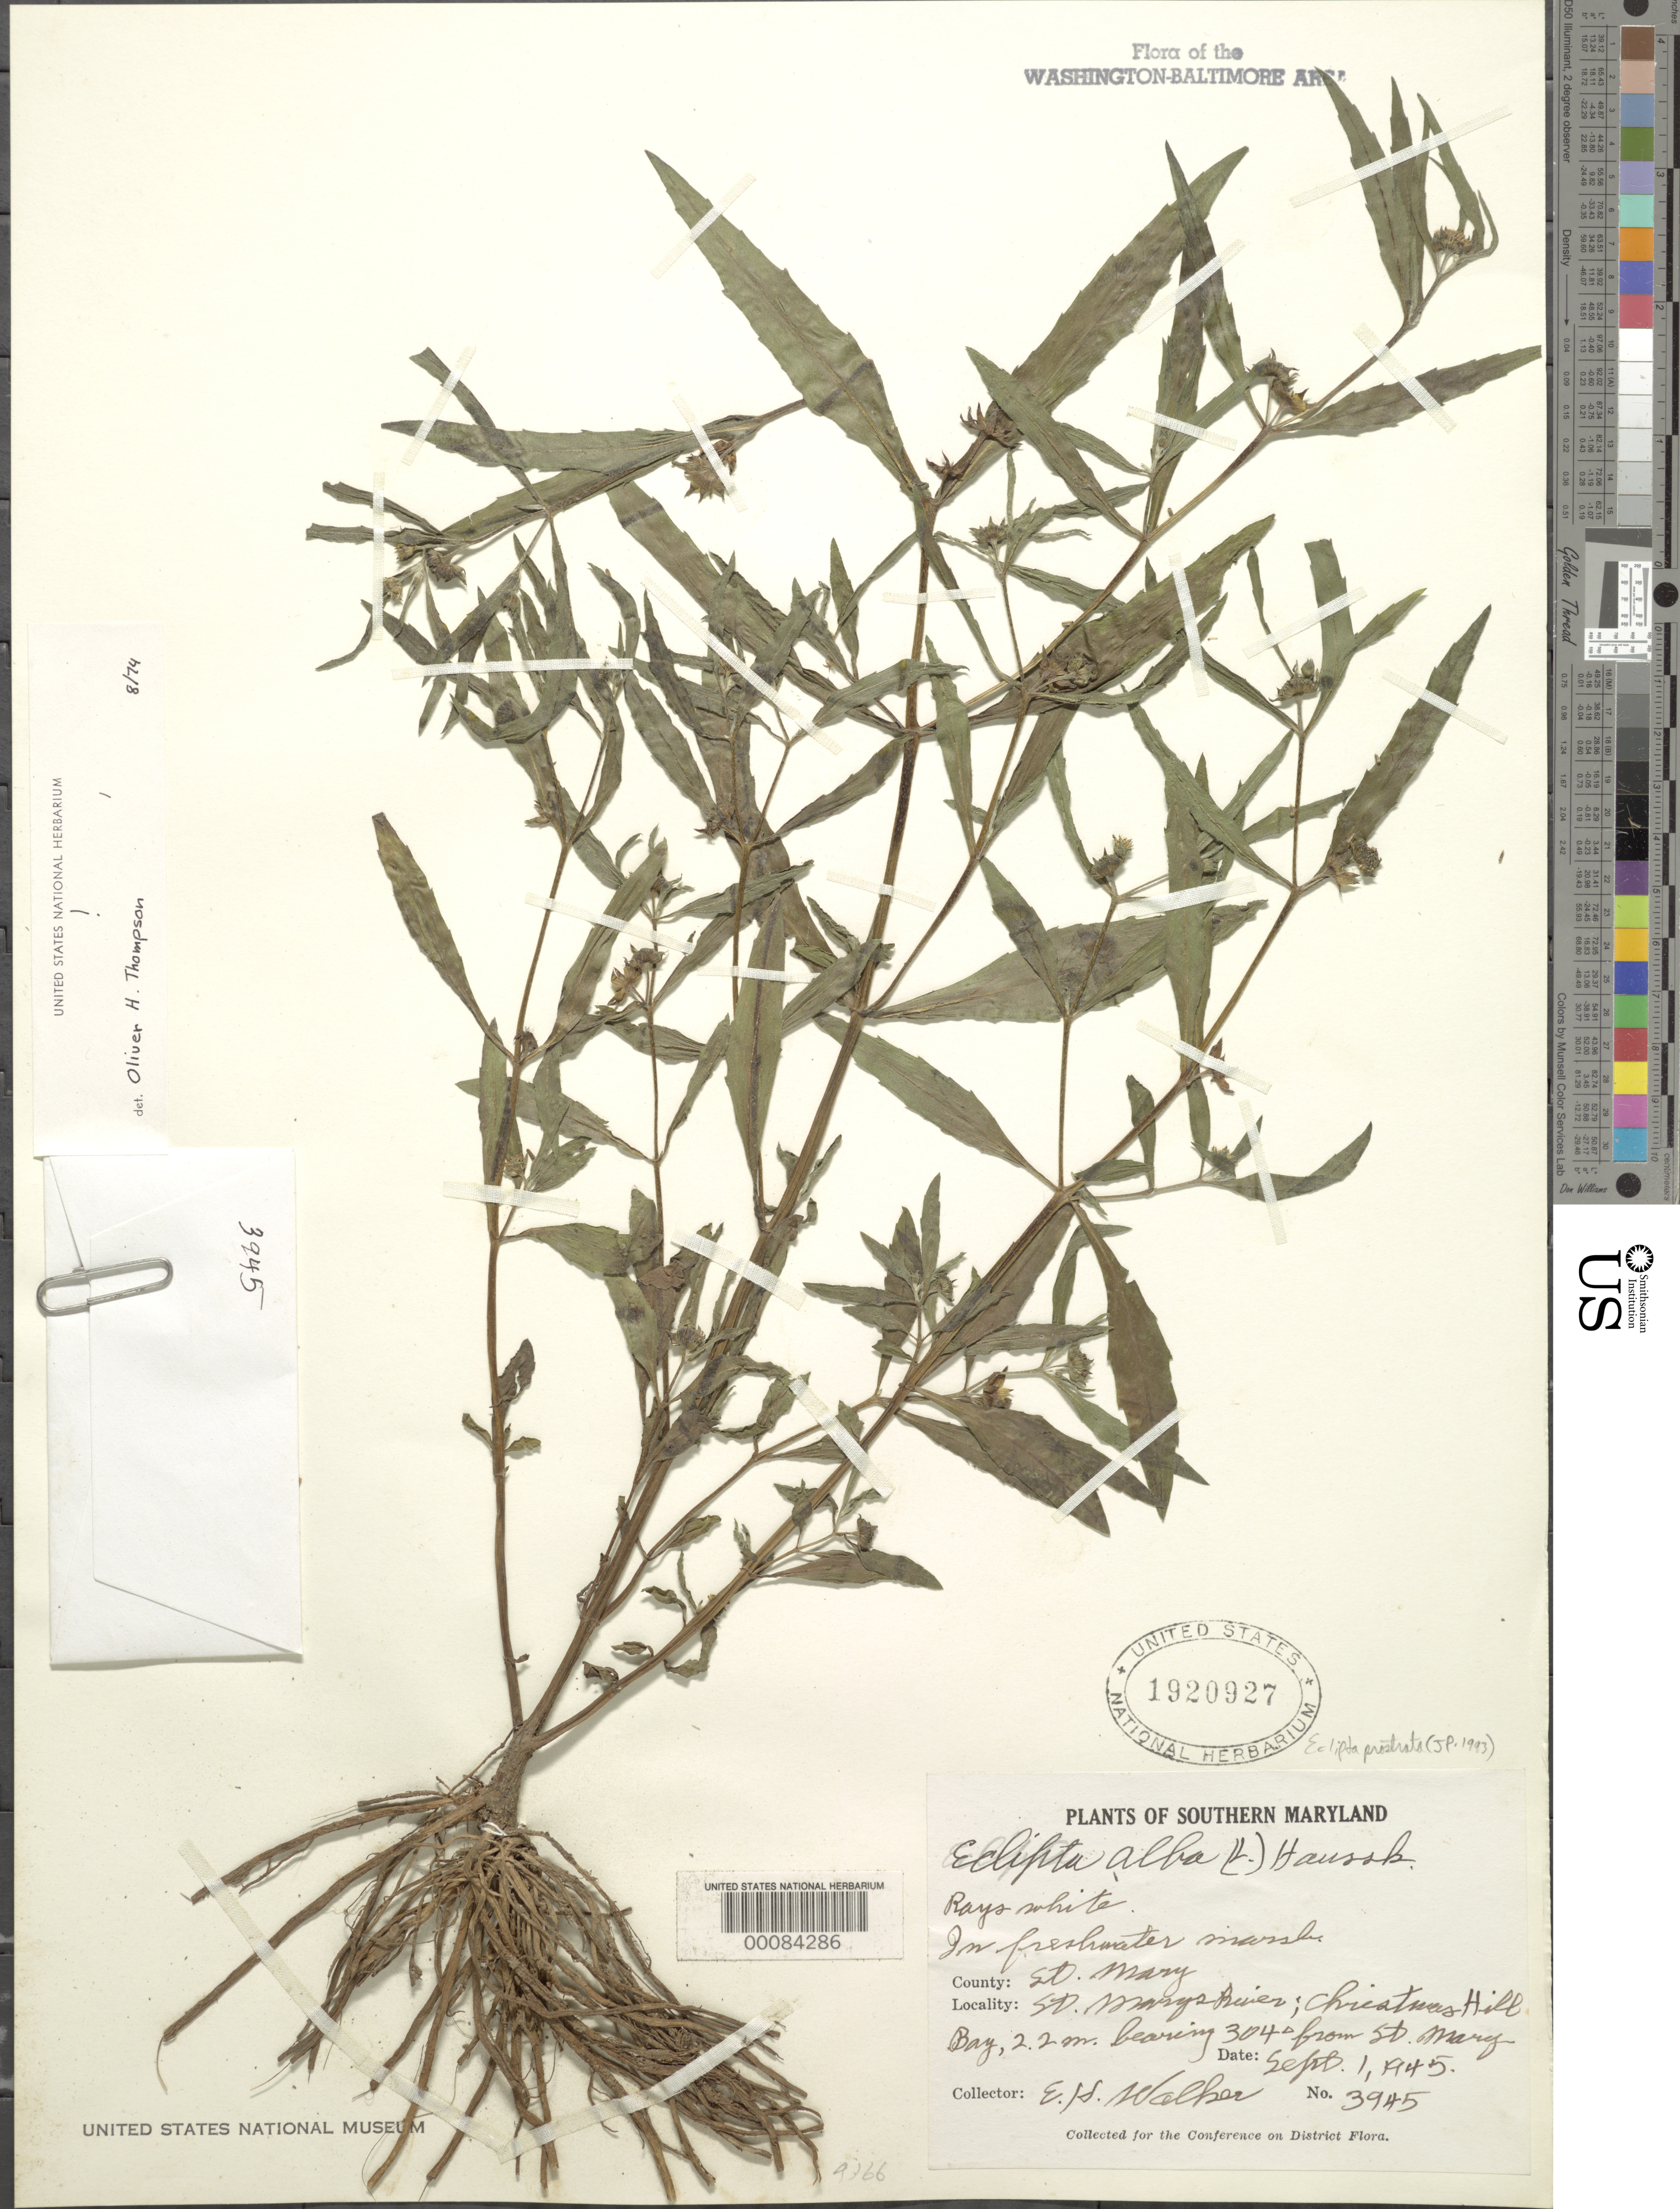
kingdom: Plantae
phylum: Tracheophyta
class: Magnoliopsida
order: Asterales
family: Asteraceae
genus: Eclipta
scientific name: Eclipta prostrata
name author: (L.) L.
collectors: E. H. Walker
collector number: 3945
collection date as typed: -1 Sep 1945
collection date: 1945-09-01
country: United States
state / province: Maryland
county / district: St. Mary's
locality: St. Marys River Christmas Hill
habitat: Freshwater marsh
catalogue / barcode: US 1920927